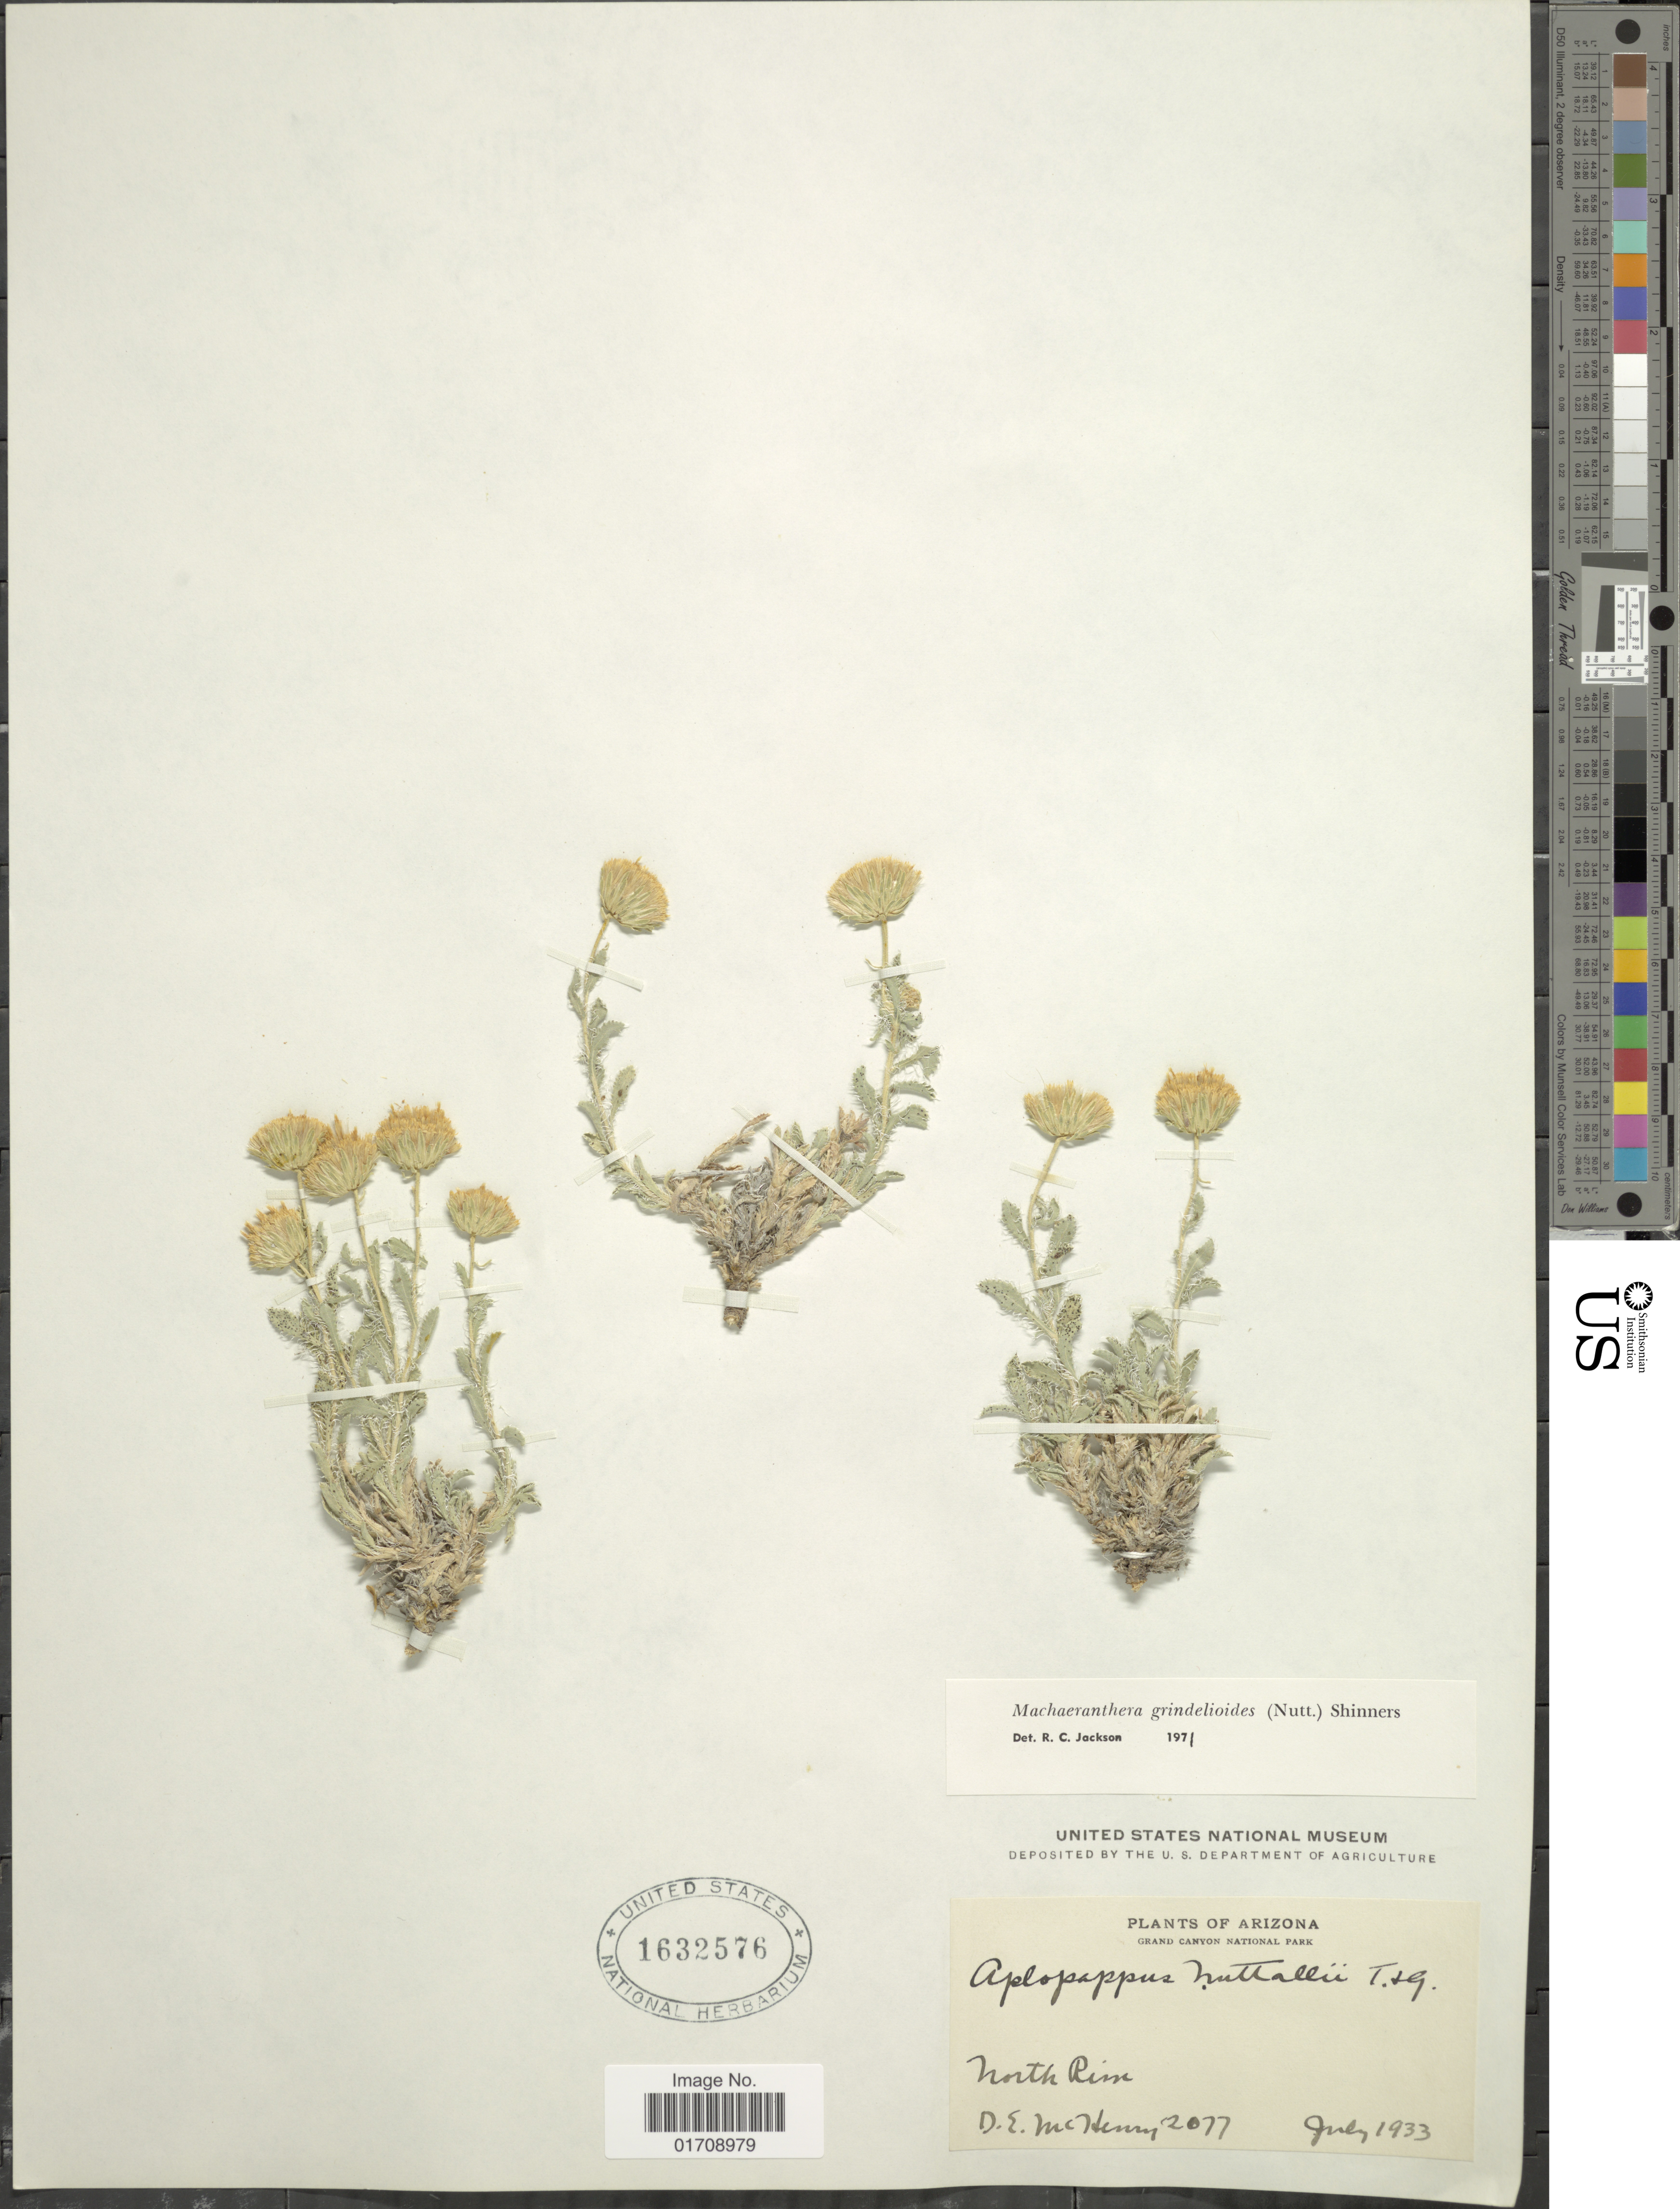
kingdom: Plantae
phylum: Tracheophyta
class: Magnoliopsida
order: Asterales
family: Asteraceae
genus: Machaeranthera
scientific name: Machaeranthera grindelioides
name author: (Nutt.) Shinners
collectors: D. McHenry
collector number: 2077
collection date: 1933-07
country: United States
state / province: Arizona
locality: Grand Canyon National Park, North Rim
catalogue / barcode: US 1632576